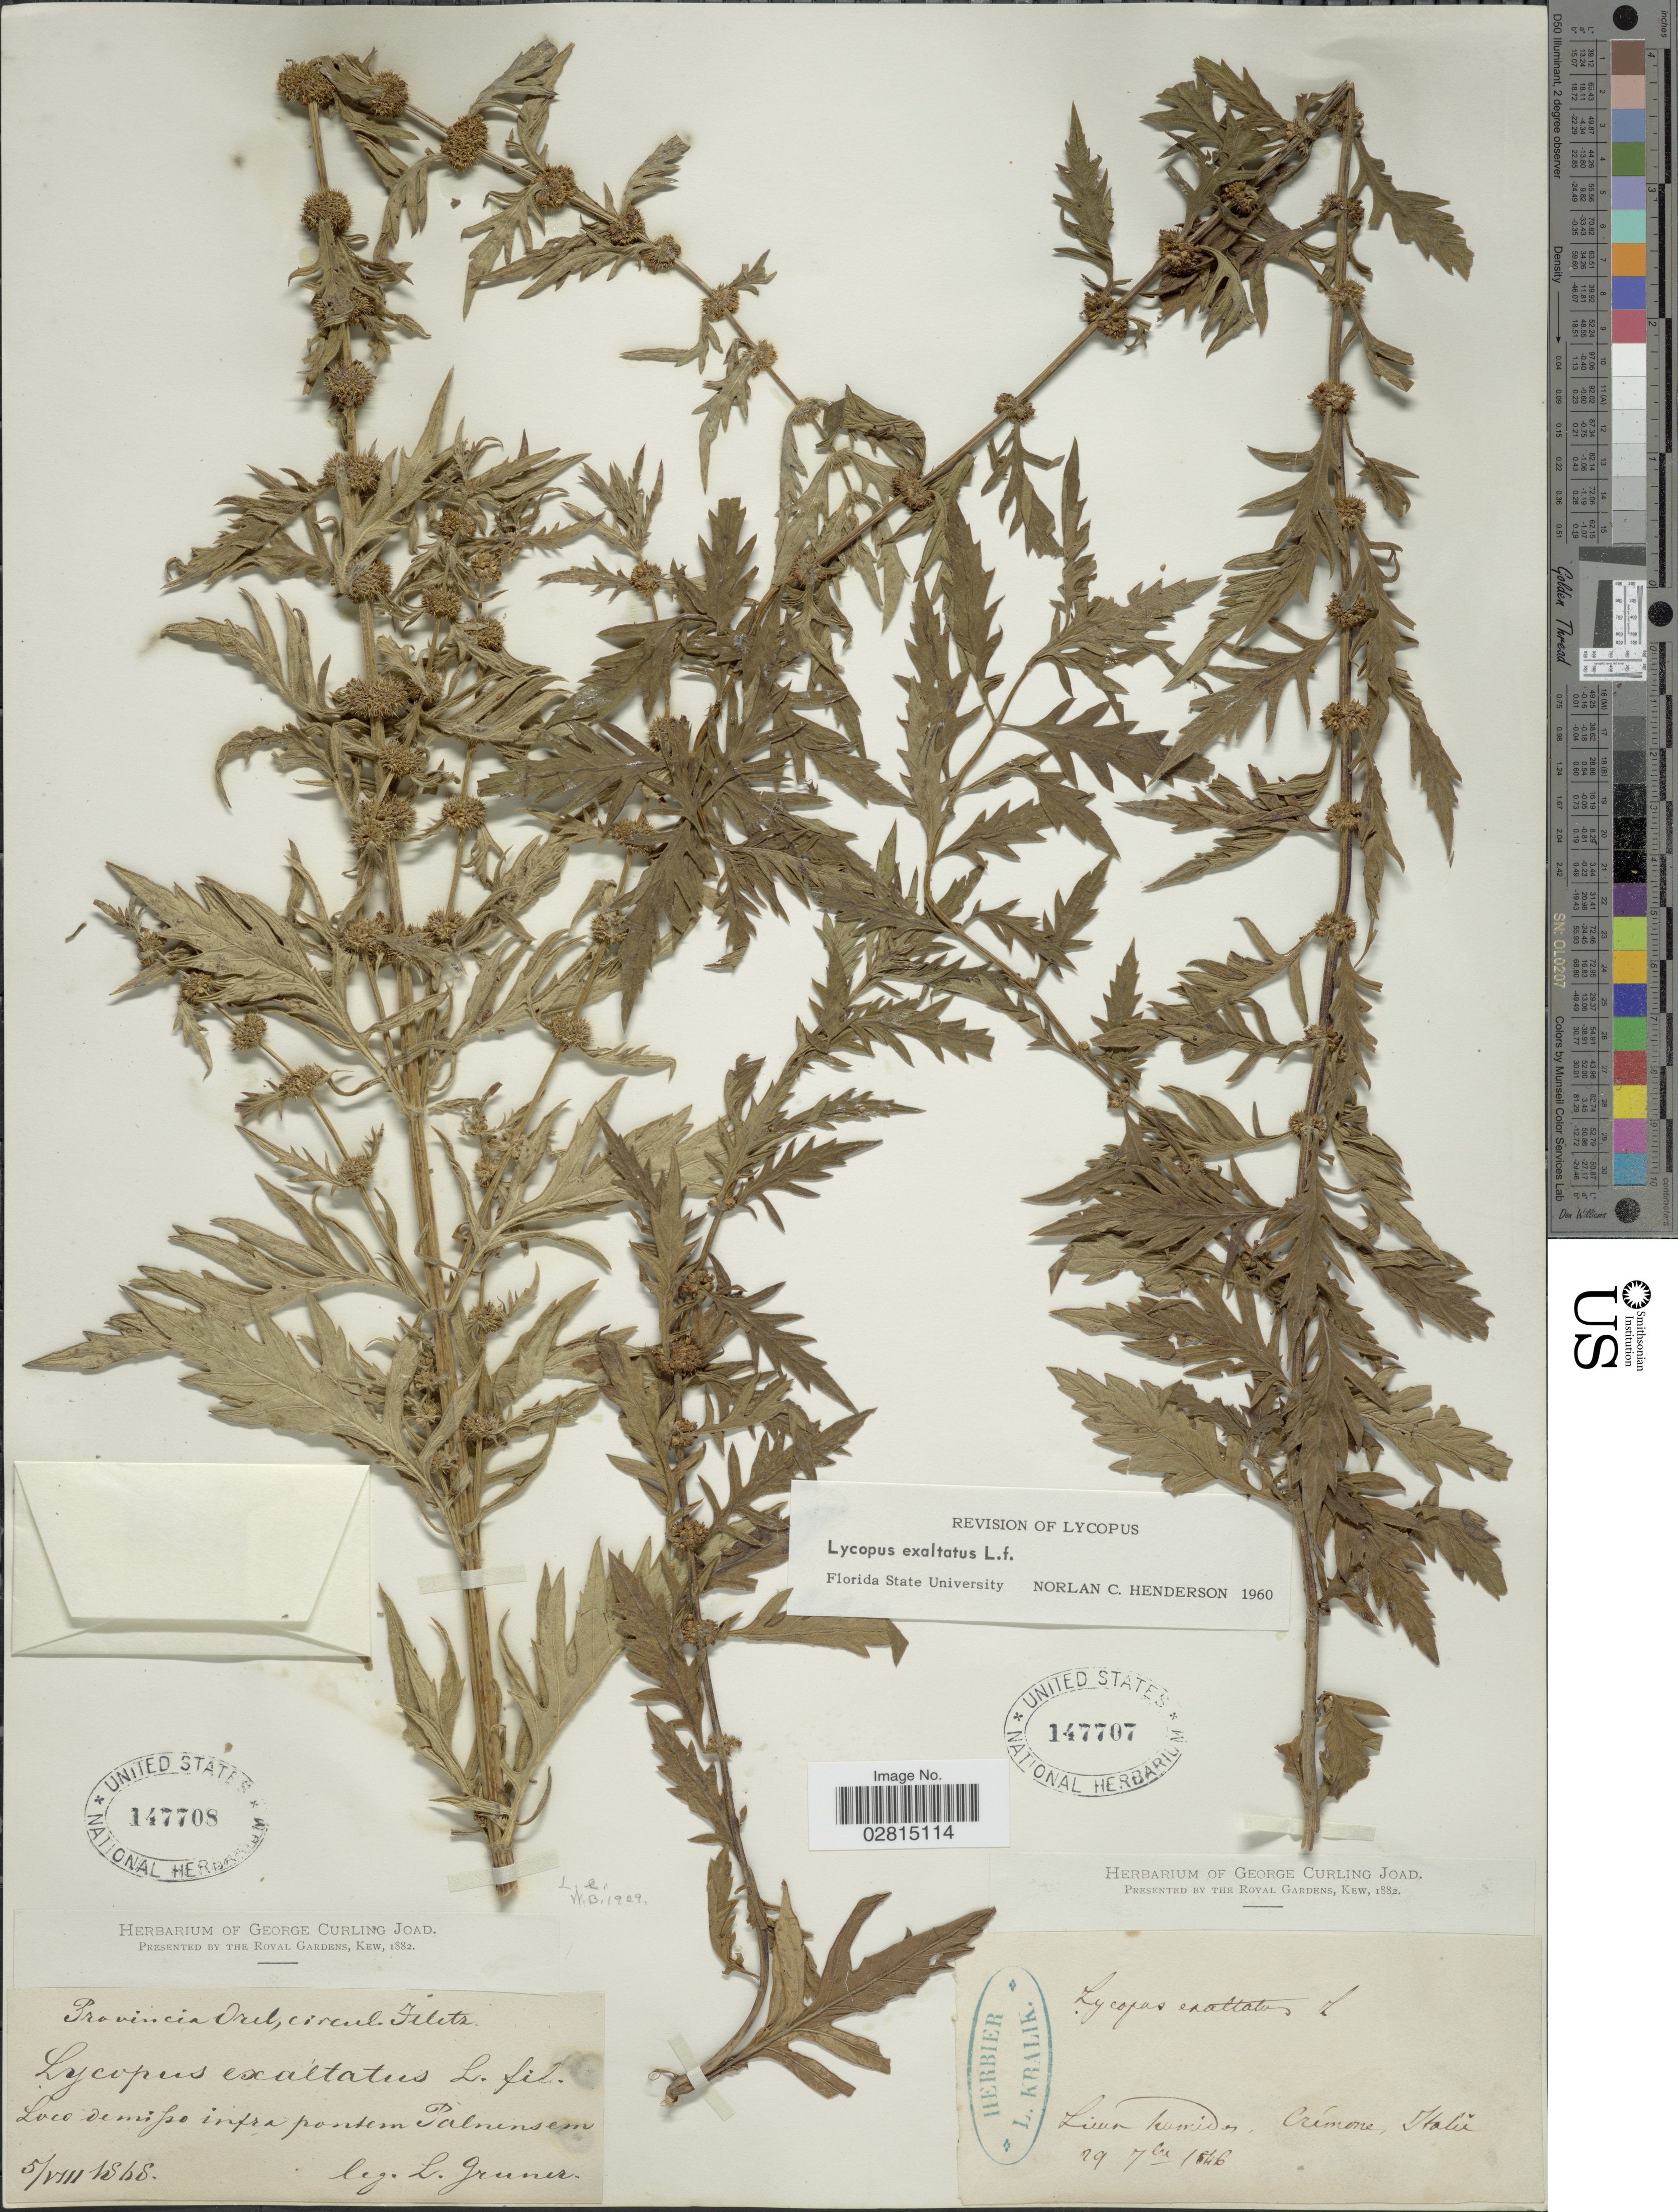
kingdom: Plantae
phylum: Tracheophyta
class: Magnoliopsida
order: Lamiales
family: Lamiaceae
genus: Lycopus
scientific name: Lycopus exaltatus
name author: L. f.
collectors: L. F. Gruner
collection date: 1868-08-05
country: Russian Federation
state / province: Lipetsk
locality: Provincia Orel, circul. Filetz (Yelets), infra pontem Palnensem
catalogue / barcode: US 147708